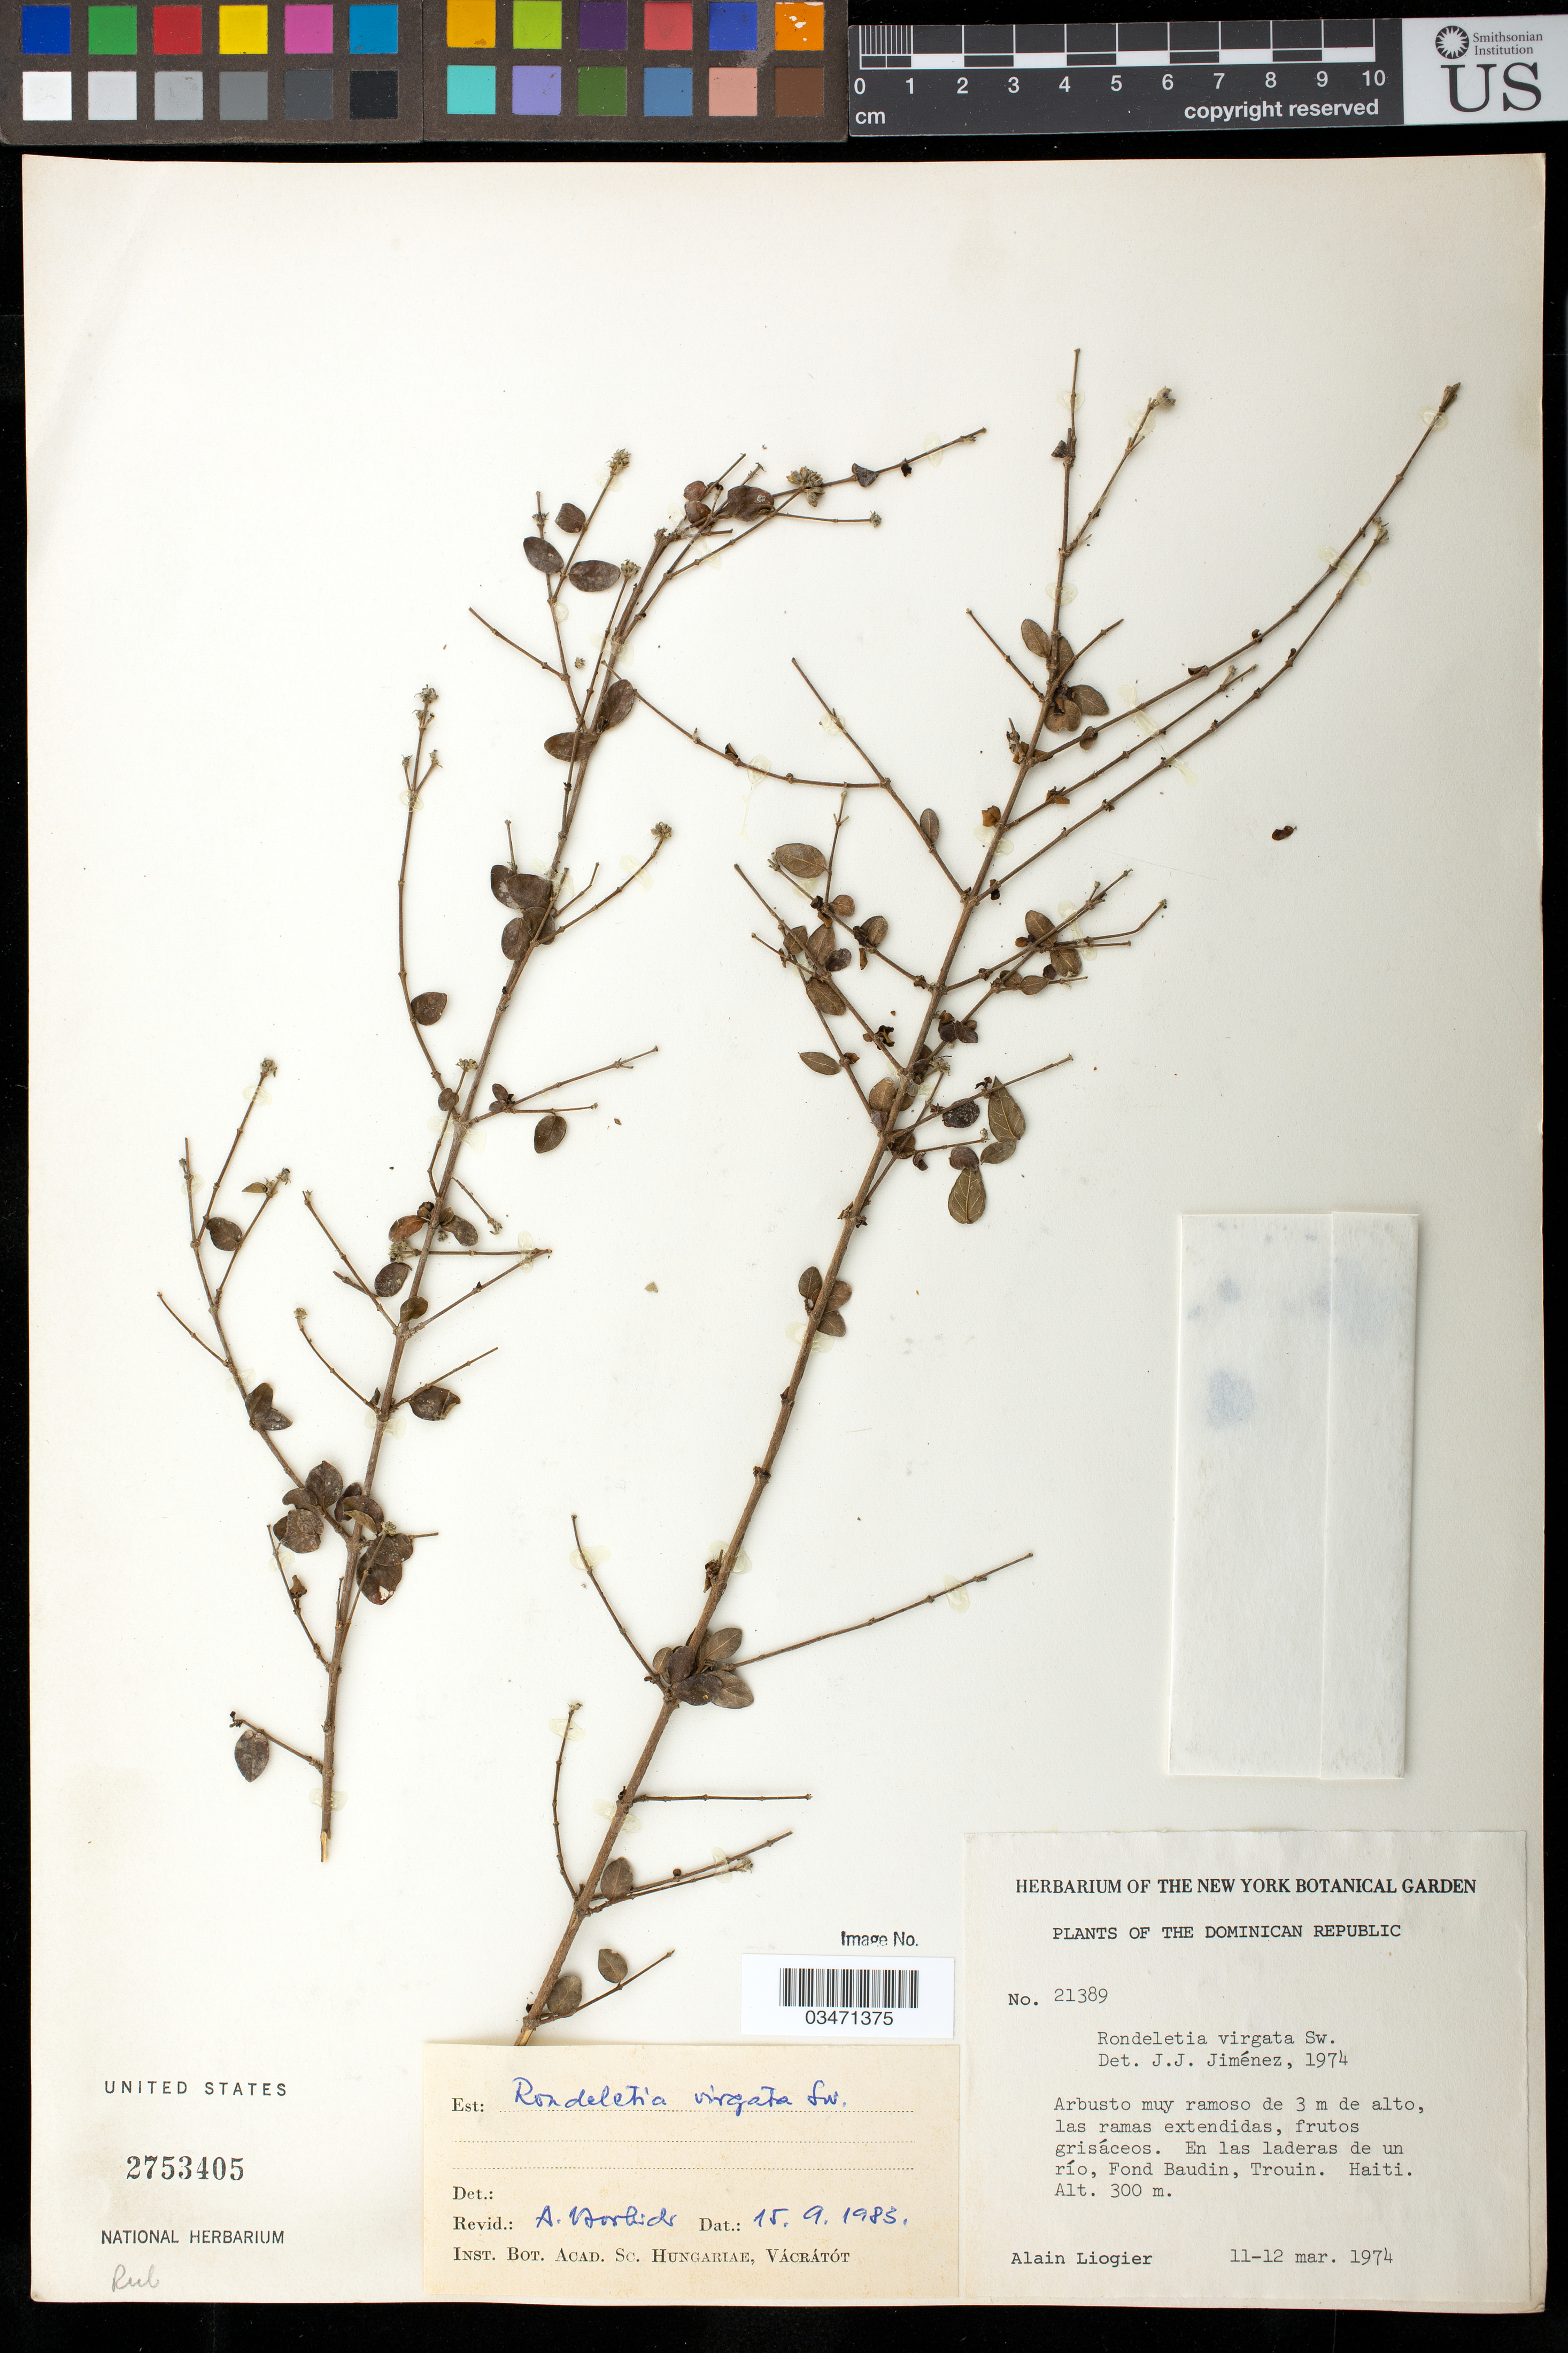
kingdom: Plantae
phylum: Tracheophyta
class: Magnoliopsida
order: Gentianales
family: Rubiaceae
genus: Rondeletia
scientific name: Rondeletia virgata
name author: Sw.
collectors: A. H. Liogier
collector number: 21389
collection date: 1974-03-11/1974-03-12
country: Haiti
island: Hispaniola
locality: Fond Baudin, Trouin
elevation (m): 300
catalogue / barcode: US 2753405